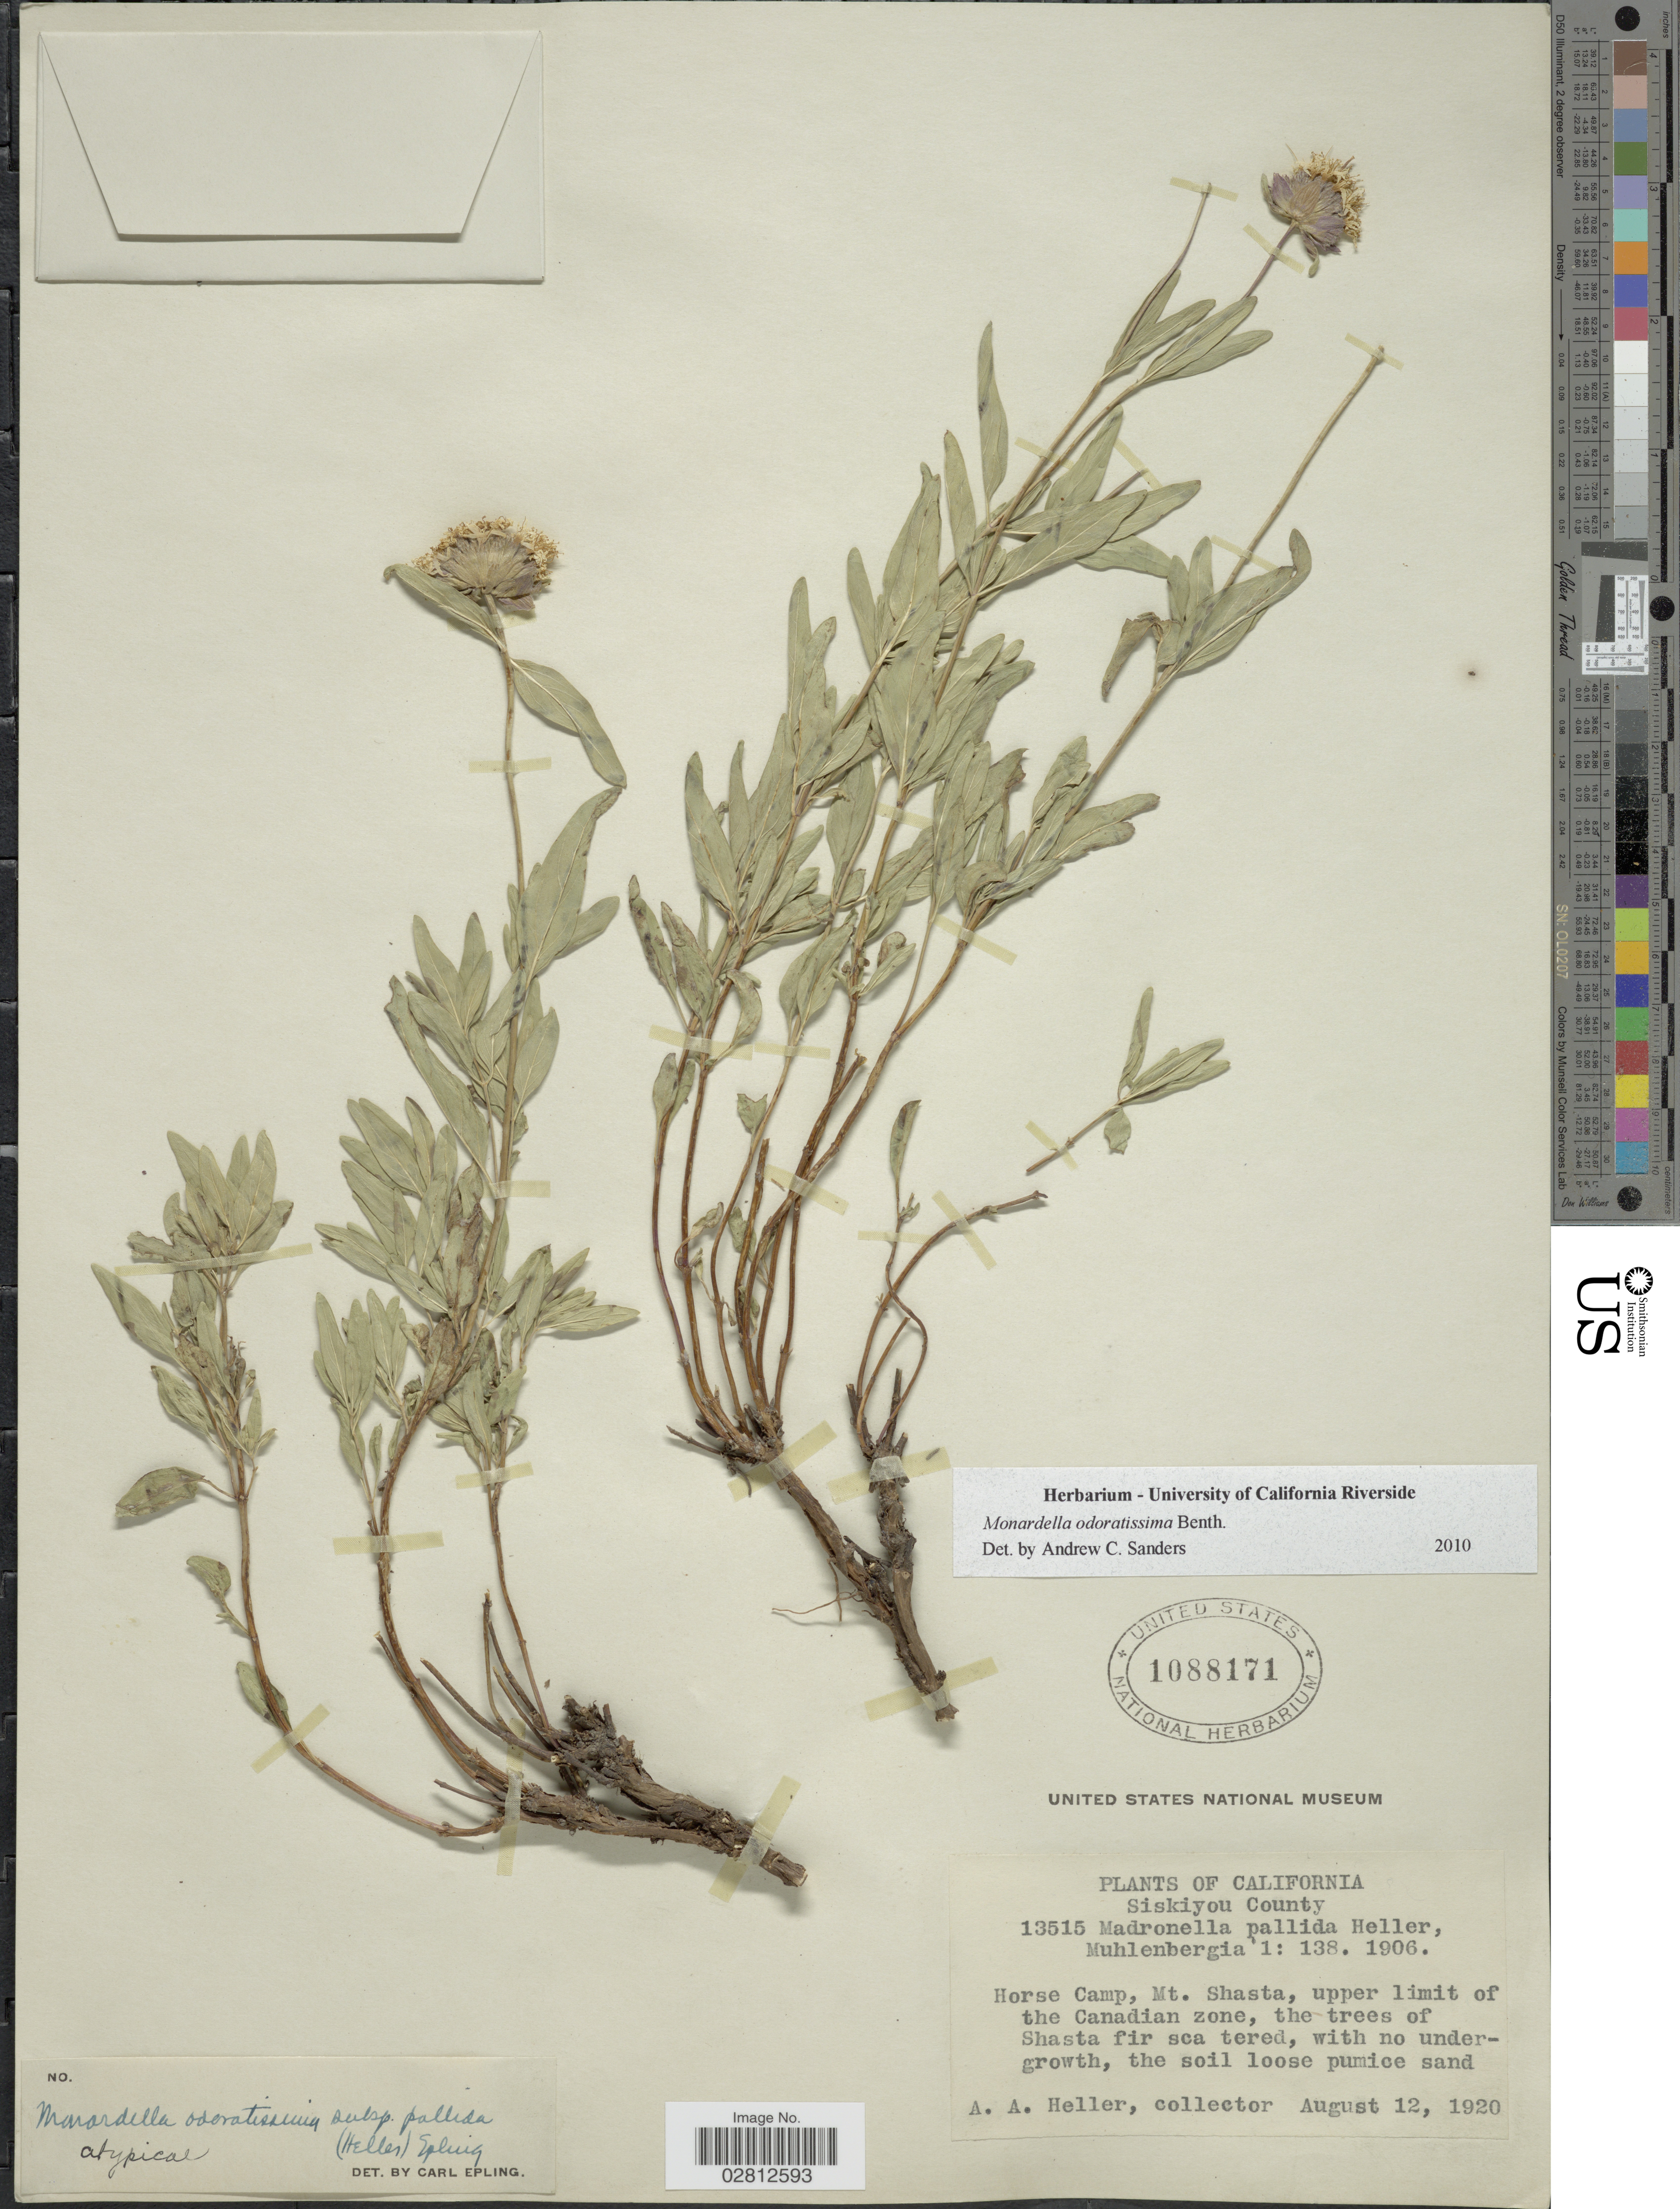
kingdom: Plantae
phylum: Tracheophyta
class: Magnoliopsida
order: Lamiales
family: Lamiaceae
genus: Monardella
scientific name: Monardella odoratissima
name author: Benth.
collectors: A. A. Heller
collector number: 13515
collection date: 1920-08-12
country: United States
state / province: California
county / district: Siskiyou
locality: Siskiyou County, Horse Camp, Mt. Shasta, upper limit of the Canadian zone.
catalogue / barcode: US 1088171